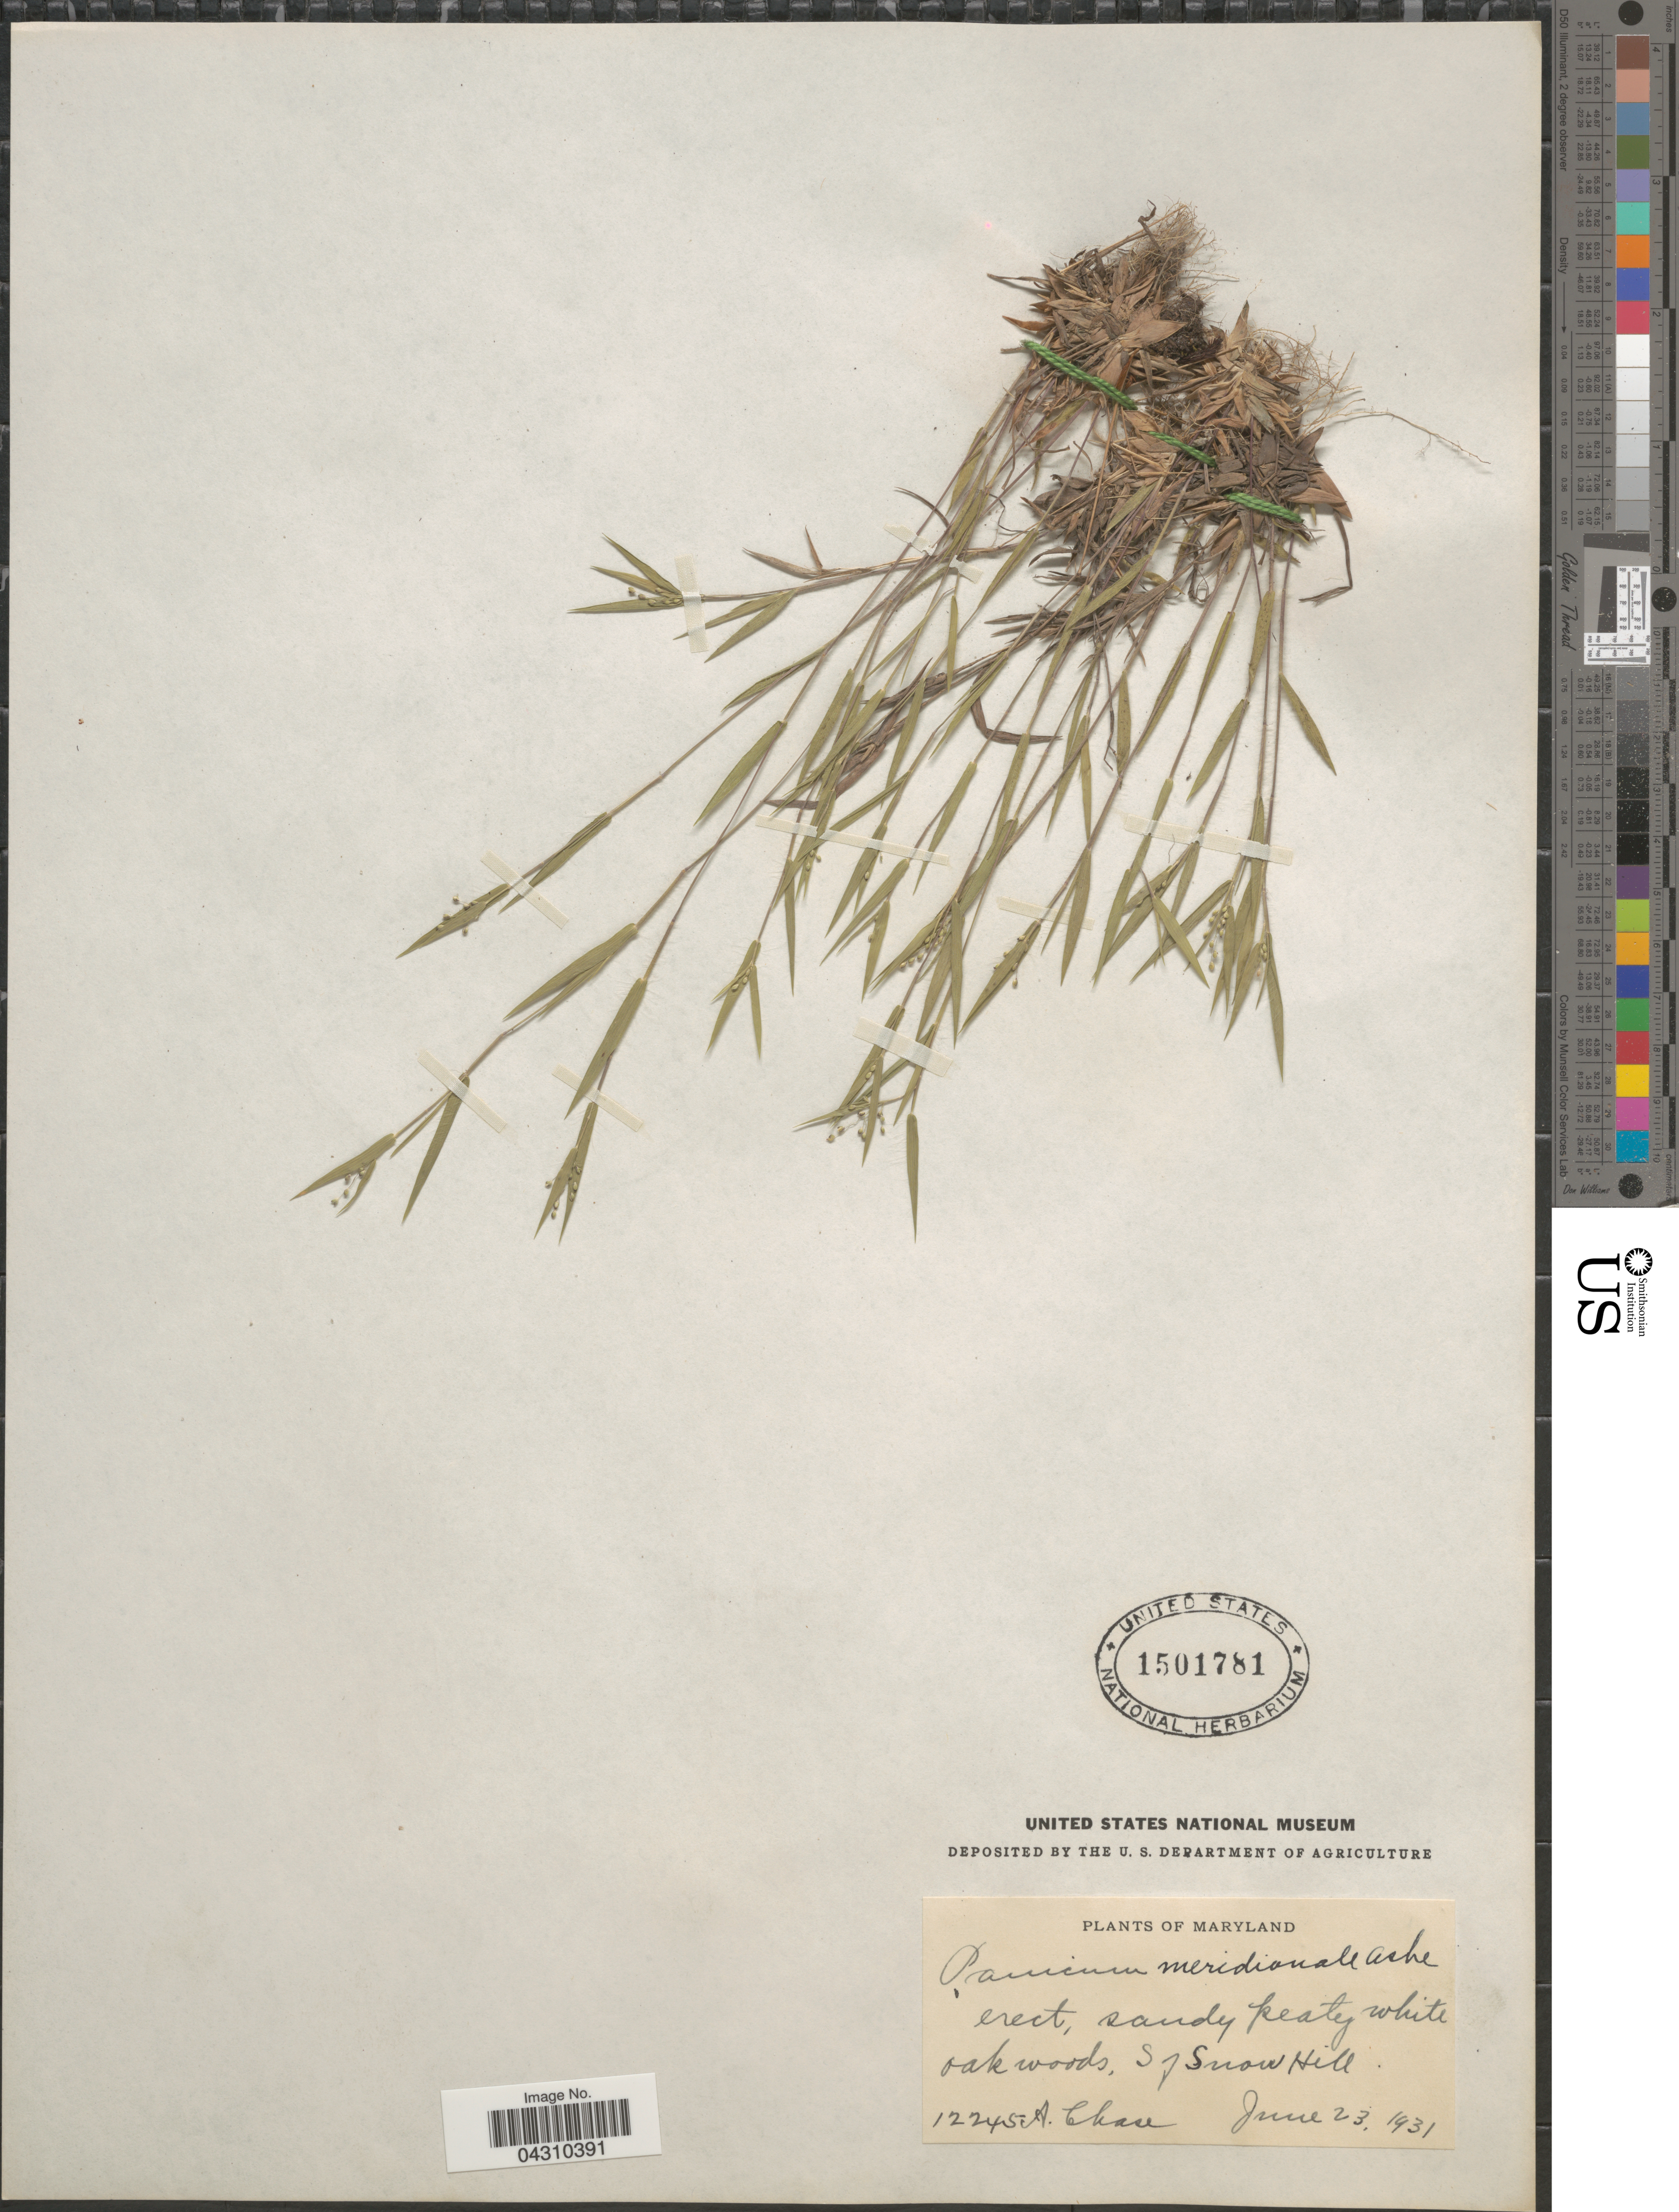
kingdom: Plantae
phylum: Tracheophyta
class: Liliopsida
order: Poales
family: Poaceae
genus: Dichanthelium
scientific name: Dichanthelium acuminatum var. acuminatum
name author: (Sw.) Gould & C.A. Clark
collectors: A. Chase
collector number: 12245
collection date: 1931-06-23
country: United States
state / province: Maryland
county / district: Worcester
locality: S of Snow Hill.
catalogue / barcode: US 1501781